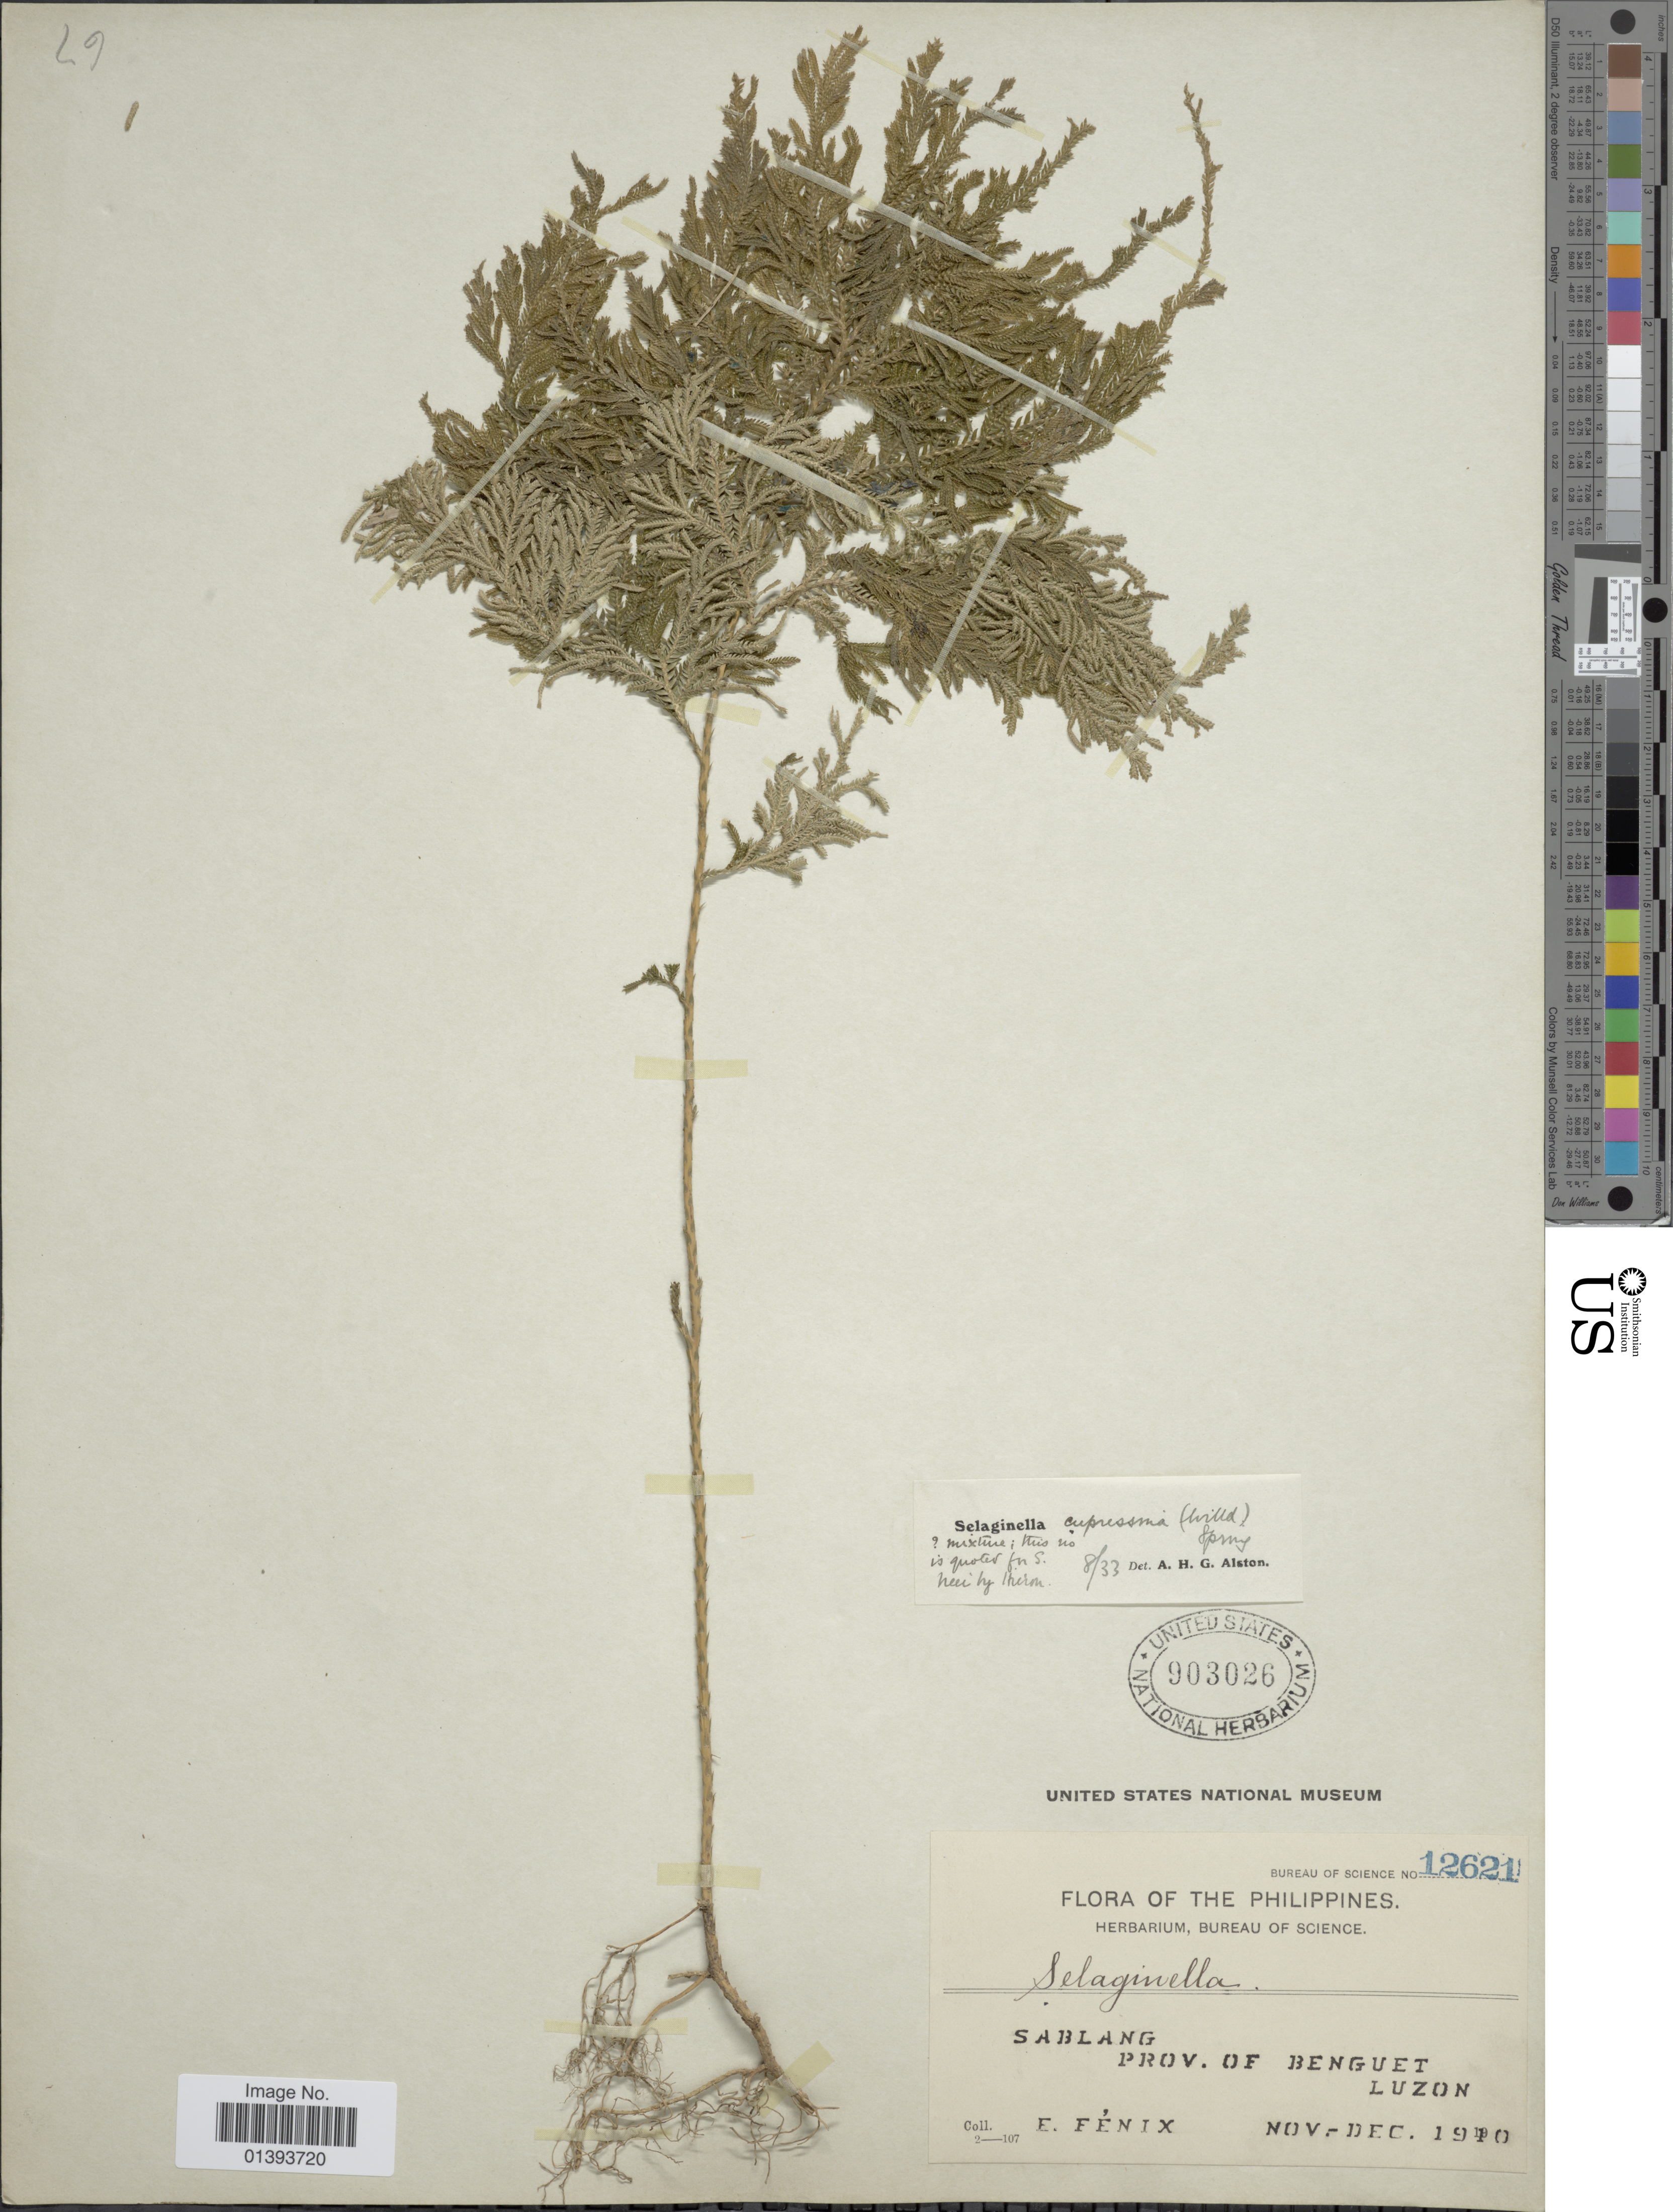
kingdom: Plantae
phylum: Tracheophyta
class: Lycopodiopsida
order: Selaginellales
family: Selaginellaceae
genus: Selaginella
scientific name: Selaginella cupressina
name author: (Willd.) Spring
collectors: E. Fénix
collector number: Bureau of Science 12621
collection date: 1910-11/1910-12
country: Philippines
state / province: Central Luzon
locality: Sablang, prov. of Benguet, Luzon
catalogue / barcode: US 903026